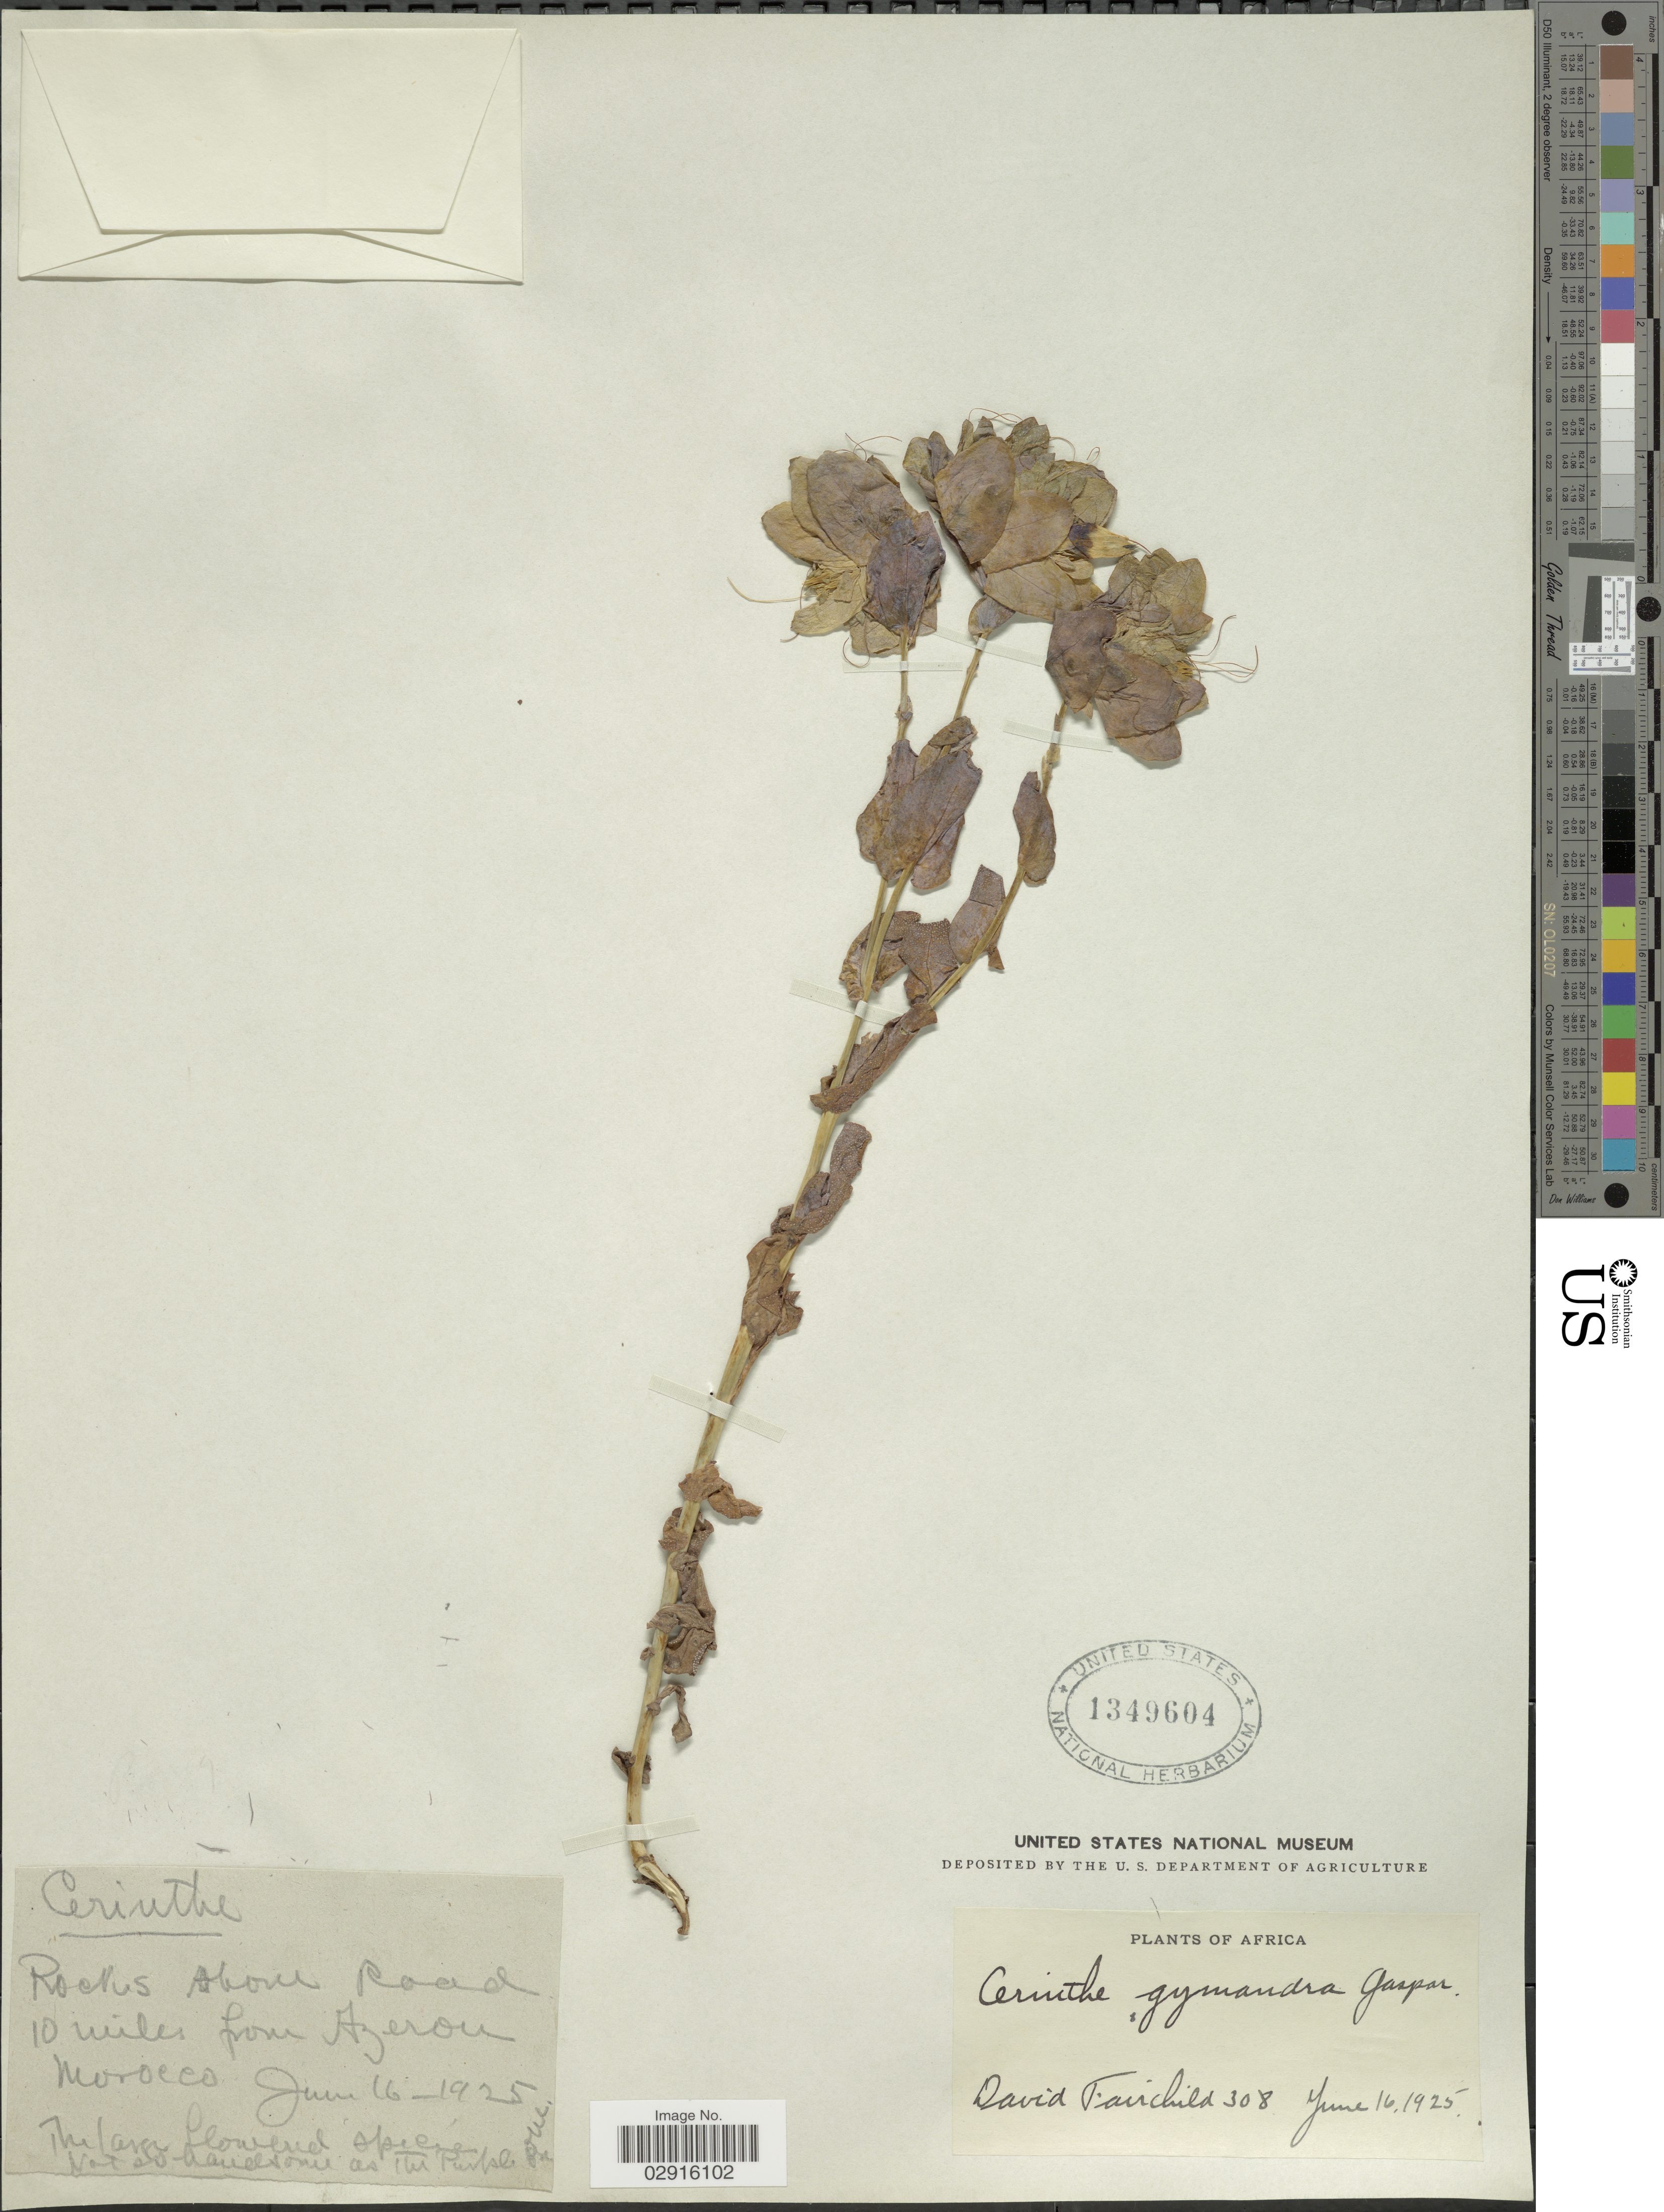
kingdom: Plantae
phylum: Tracheophyta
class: Magnoliopsida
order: Boraginales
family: Boraginaceae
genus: Cerinthe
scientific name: Cerinthe major subsp. major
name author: L.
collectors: D. Fairchild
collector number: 308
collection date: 1925-06-16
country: Morocco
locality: Rocks above Road 10 miles from Azerou Morocco. Africa.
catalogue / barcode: US 1349604